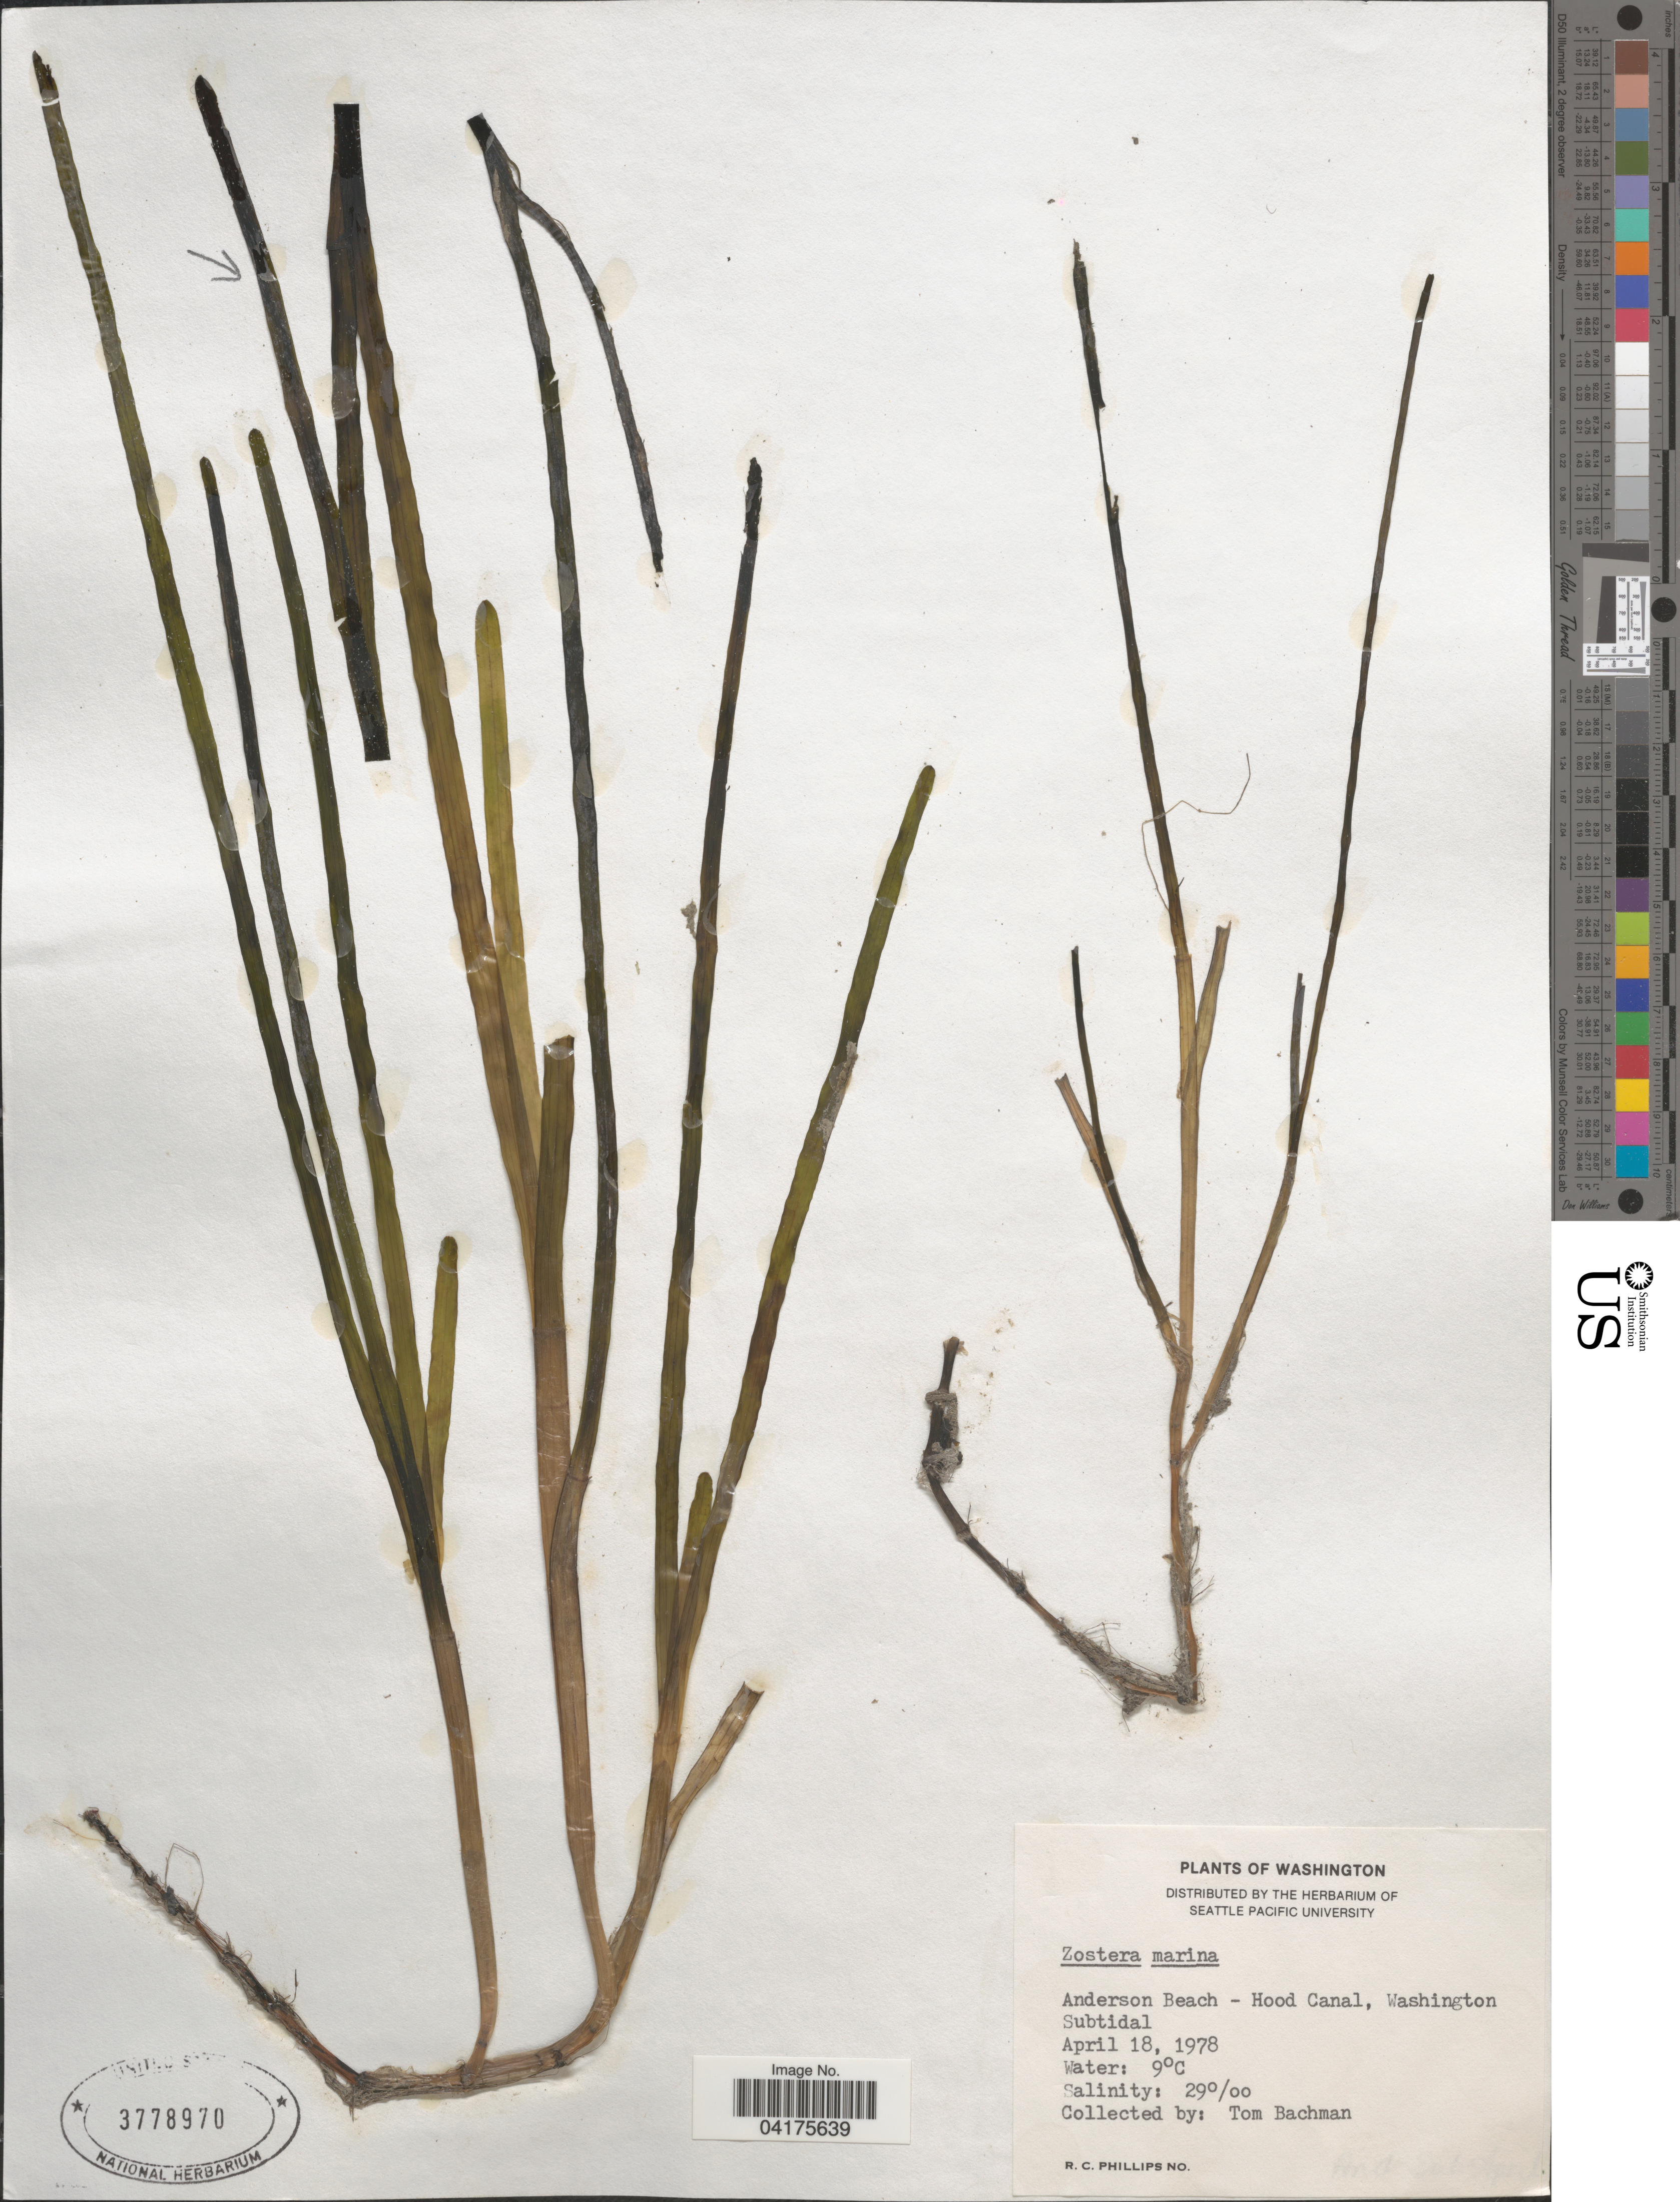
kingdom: Plantae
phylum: Tracheophyta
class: Liliopsida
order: Alismatales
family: Zosteraceae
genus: Zostera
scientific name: Zostera marina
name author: L.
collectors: T. Bachman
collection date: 1978-04-18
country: United States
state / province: Washington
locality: Anderson Beach - Hood Canal.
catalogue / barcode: US 3778970